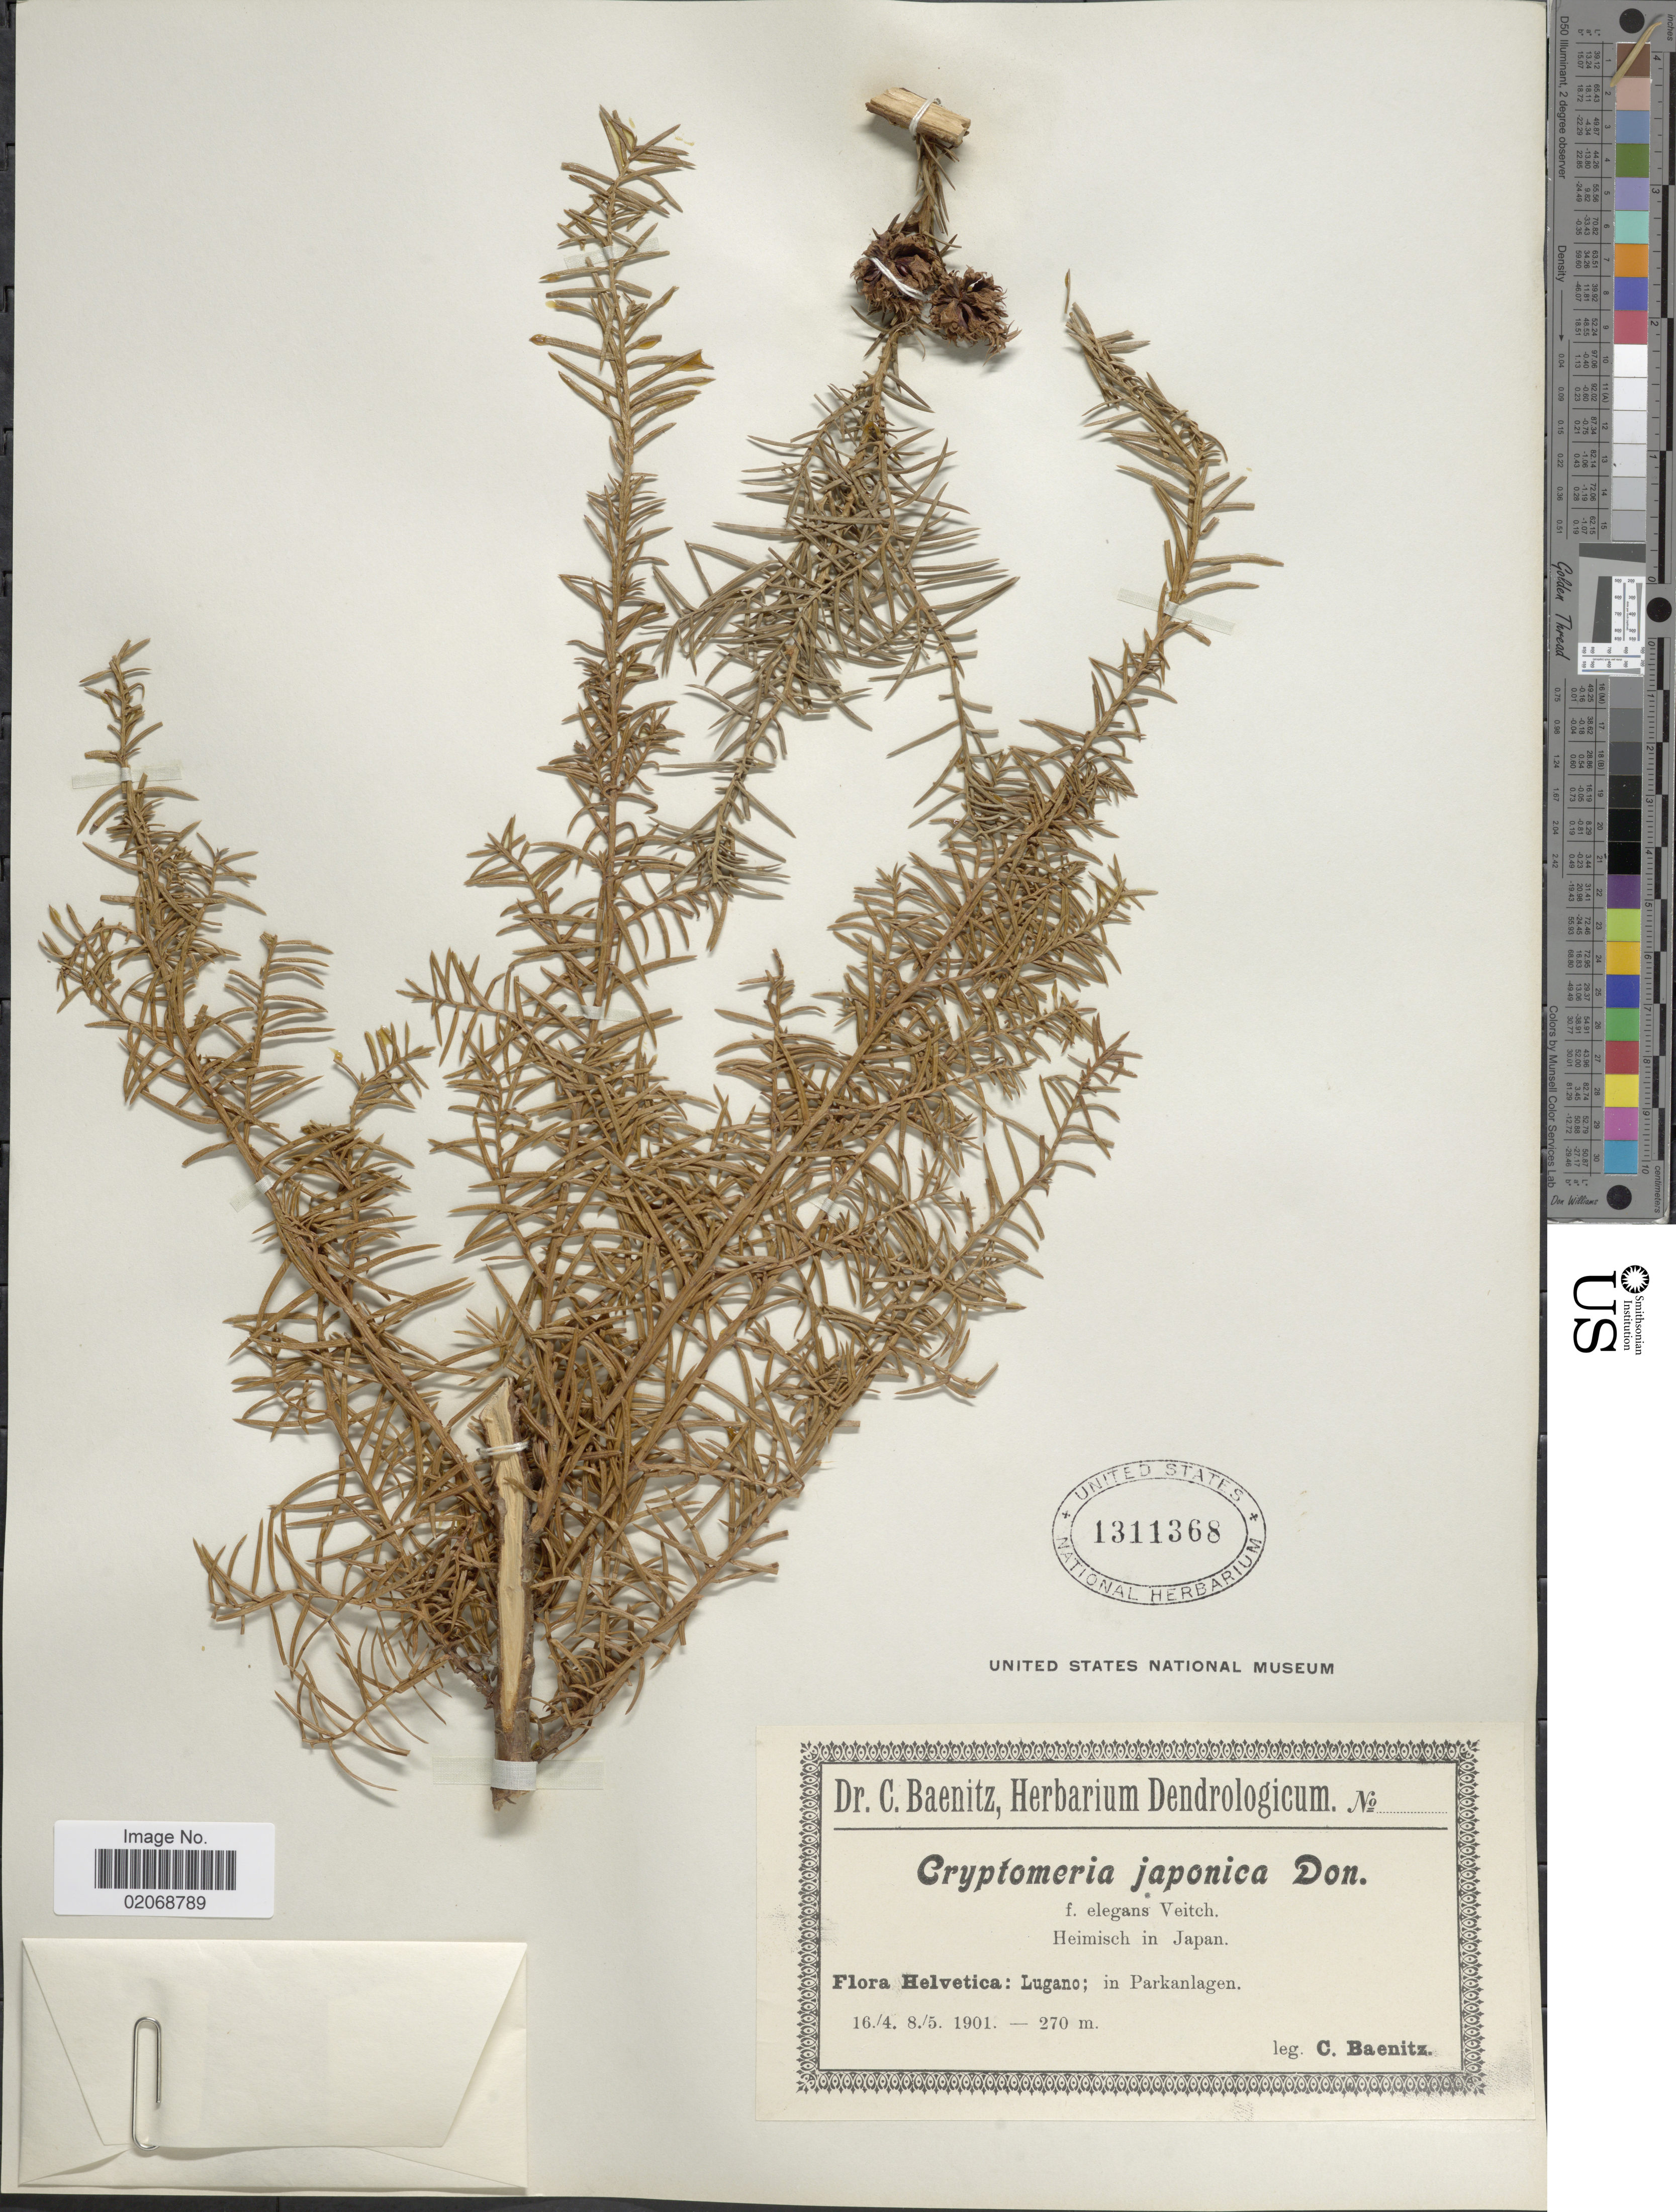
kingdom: Plantae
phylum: Tracheophyta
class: Pinopsida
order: Pinales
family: Cupressaceae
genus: Cryptomeria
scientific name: Cryptomeria japonica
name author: (Thunb. ex L. f.) D. Don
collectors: C. G. Baenitz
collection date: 1901-04-16/1901-05-08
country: Switzerland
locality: Helvetica: lugano; in Parkanlagen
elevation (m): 270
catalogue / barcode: US 1311368